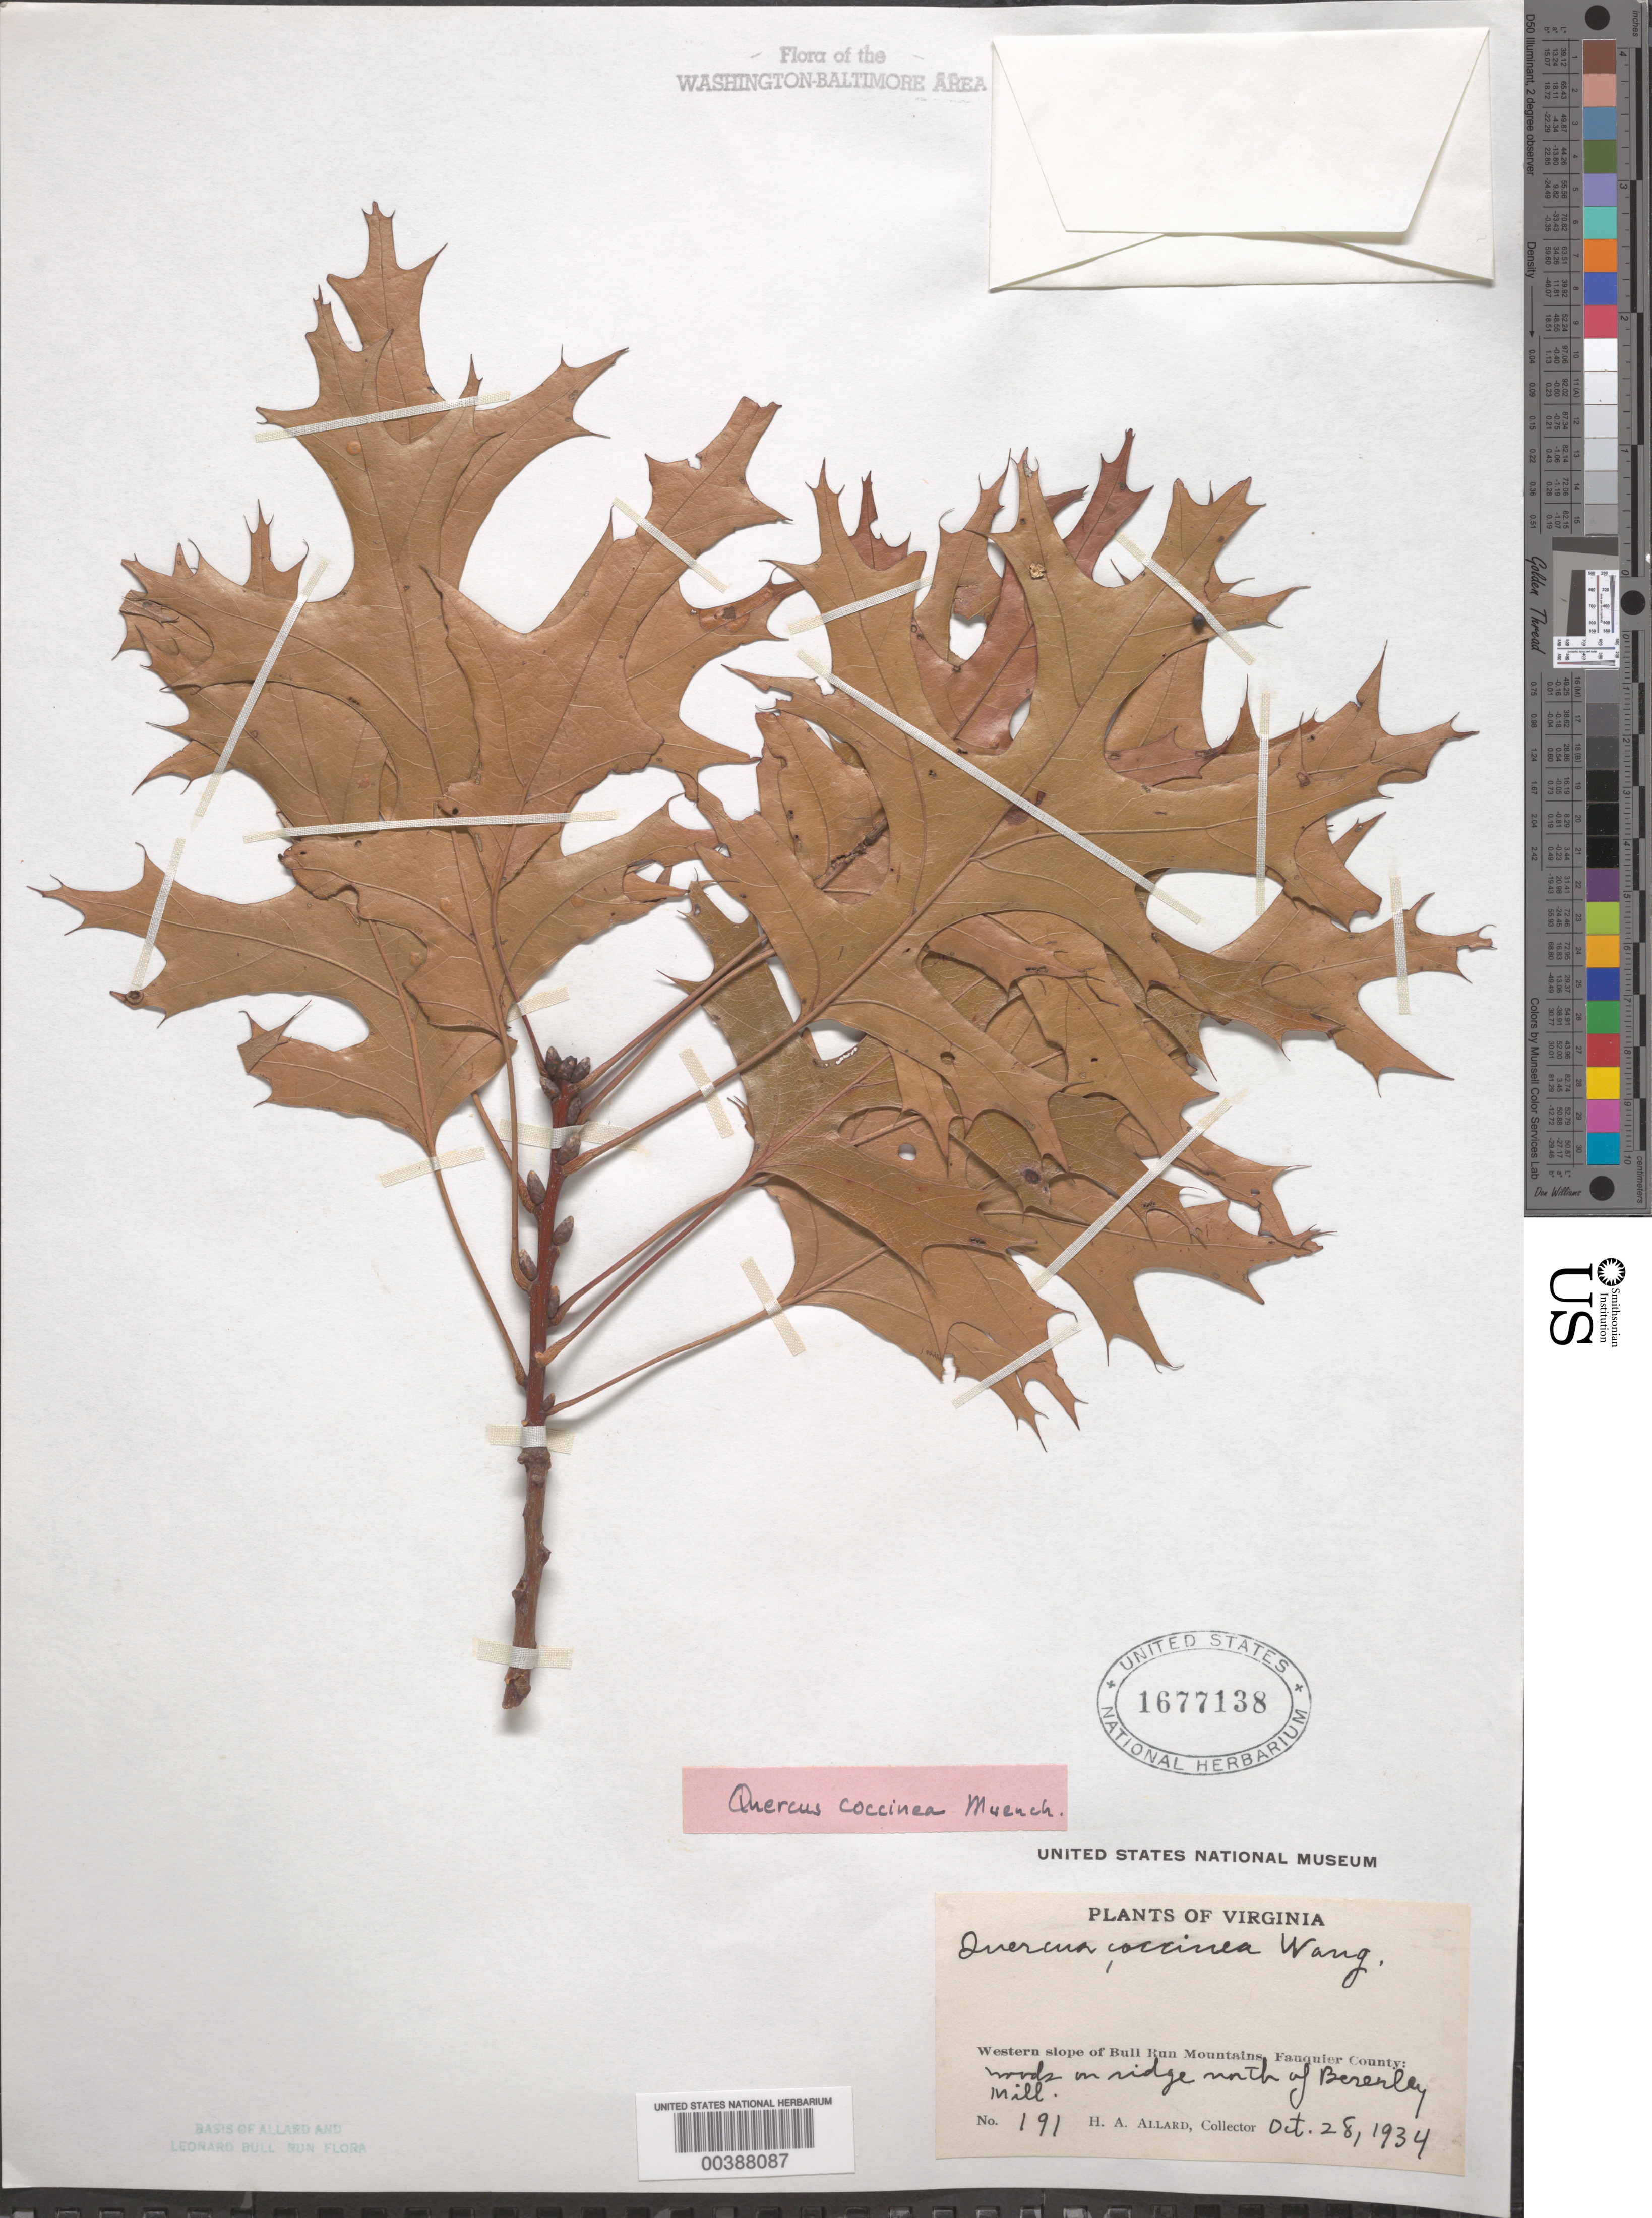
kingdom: Plantae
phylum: Tracheophyta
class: Magnoliopsida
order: Fagales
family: Fagaceae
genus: Quercus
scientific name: Quercus coccinea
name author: Münchh.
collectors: H. A. Allard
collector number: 191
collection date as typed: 28 Oct 1934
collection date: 1934-10-28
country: United States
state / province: Virginia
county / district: Fauquier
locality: North of Beverley Mill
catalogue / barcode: US 1677138